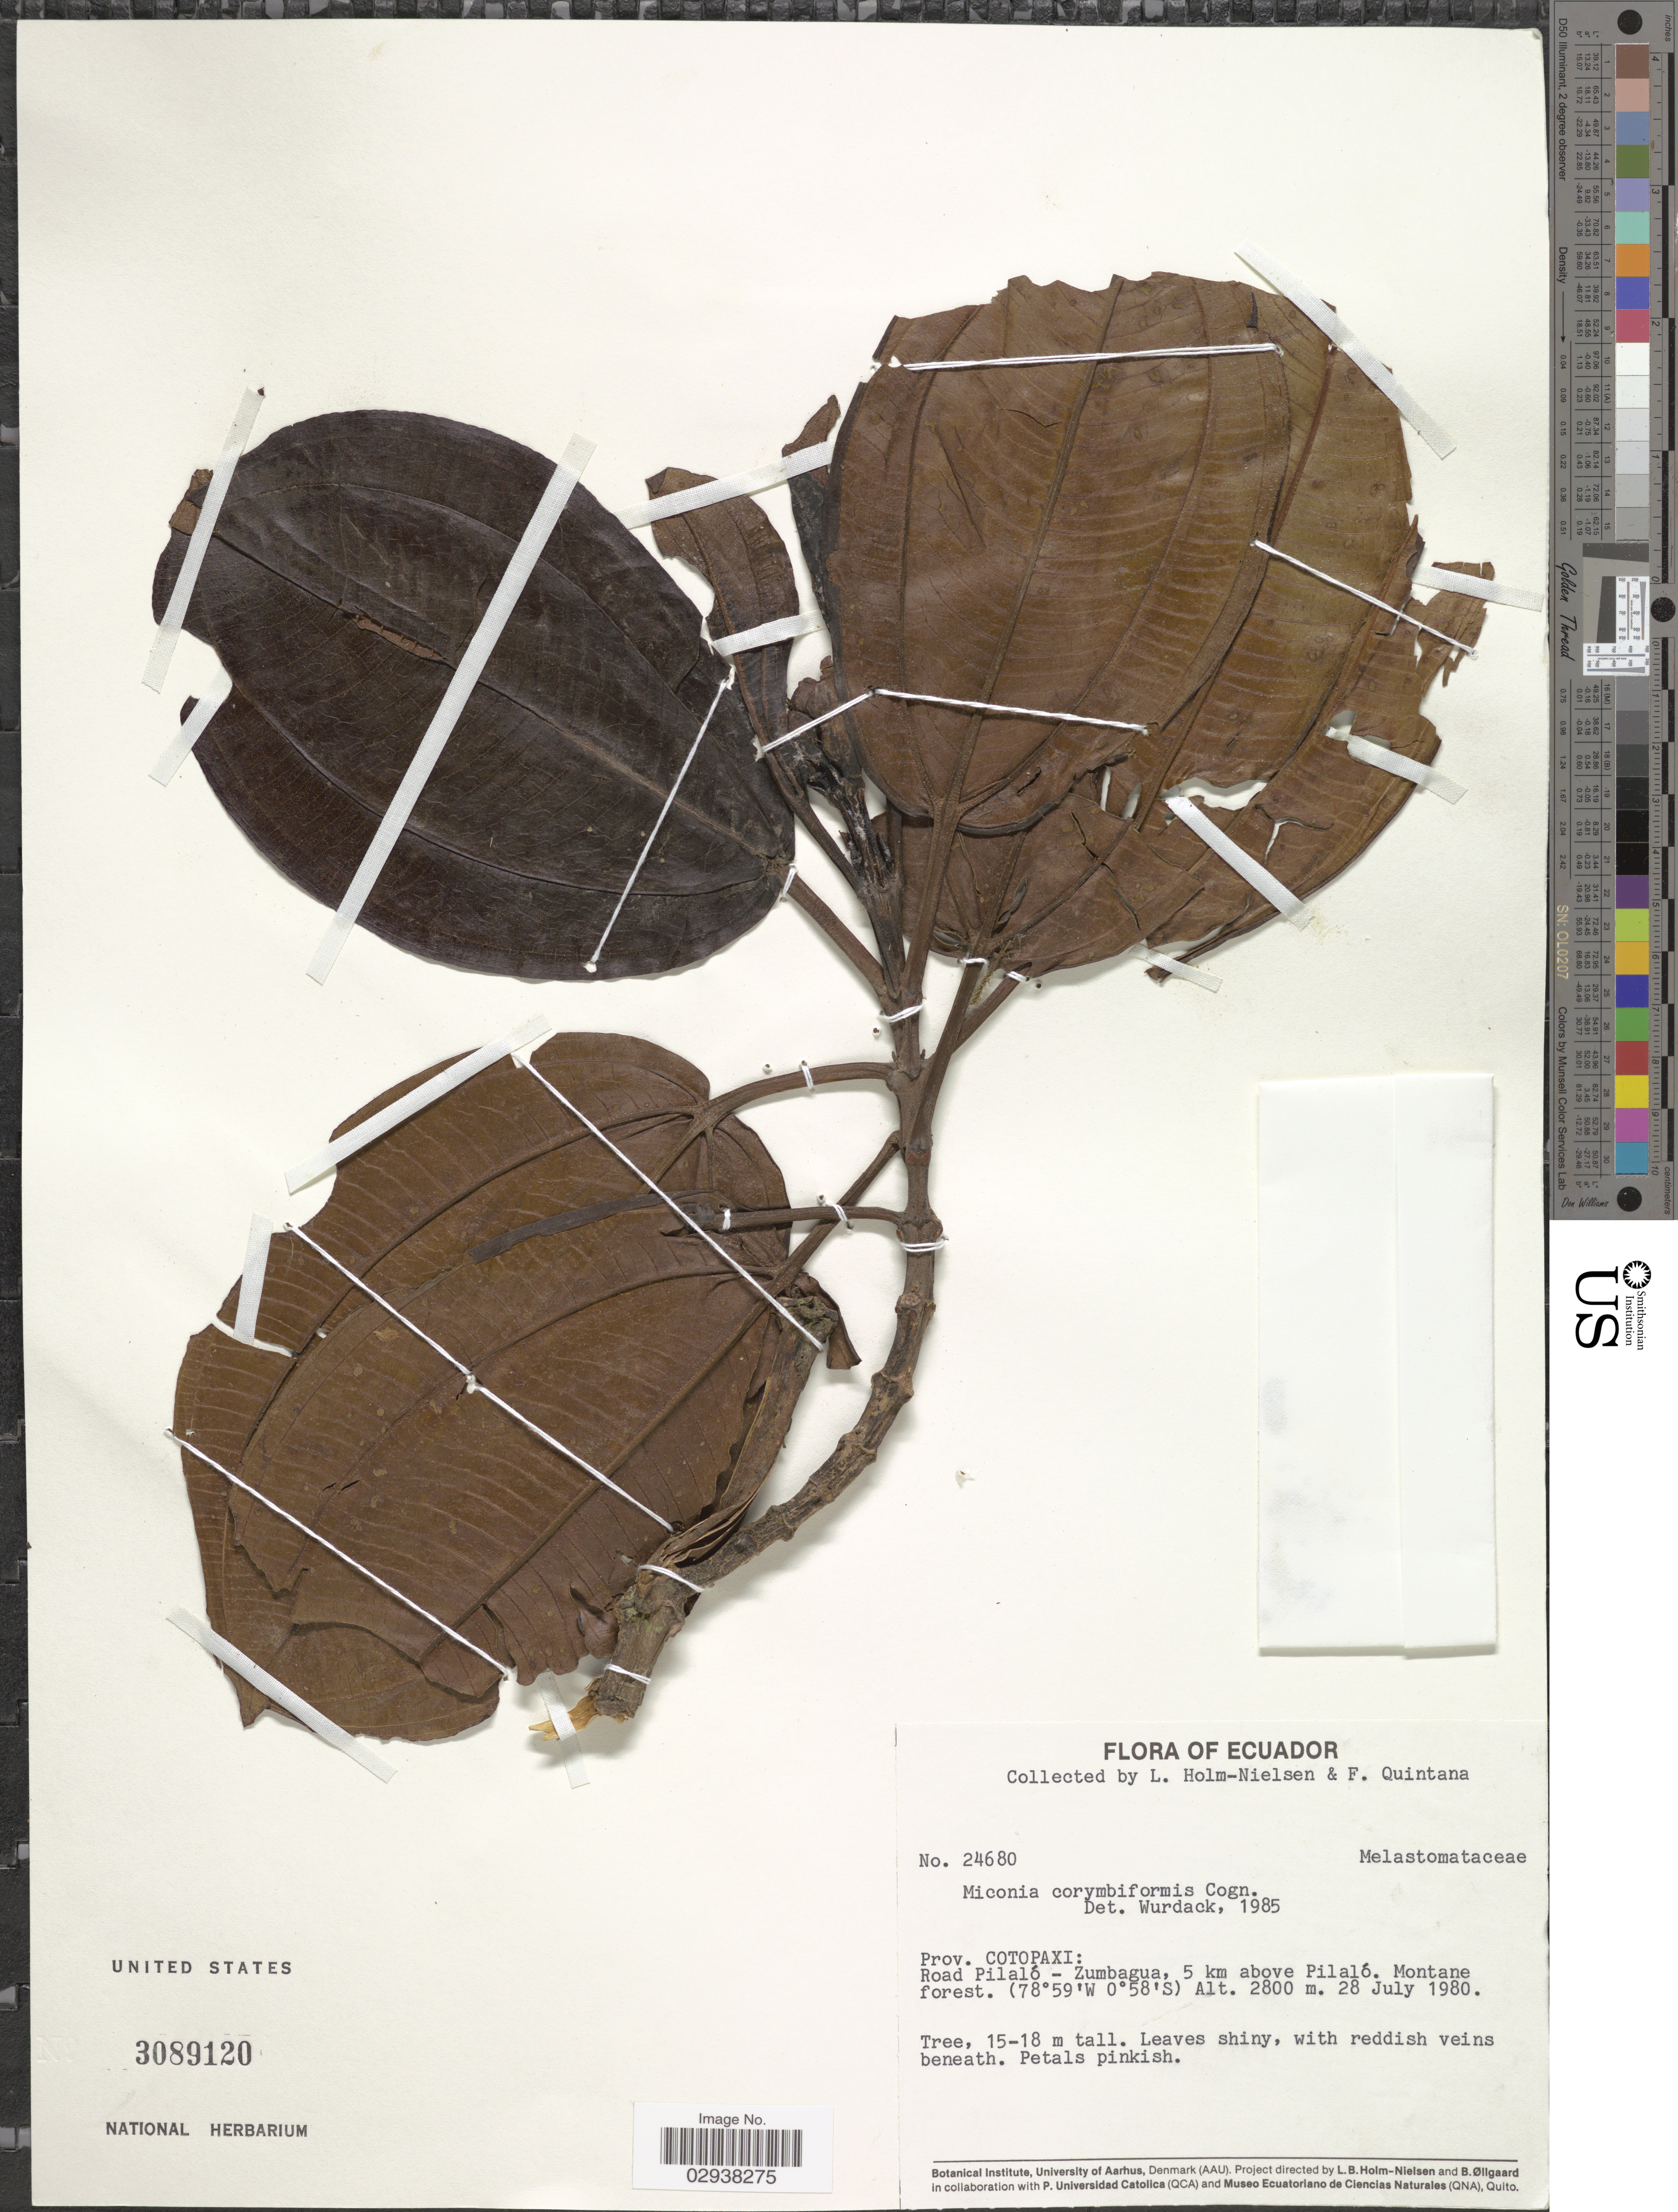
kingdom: Plantae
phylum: Tracheophyta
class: Magnoliopsida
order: Myrtales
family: Melastomataceae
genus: Miconia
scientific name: Miconia corymbiformis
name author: Cogn.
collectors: L. Holm-Nielsen & F. Quintana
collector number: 24680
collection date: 1980-07-28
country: Ecuador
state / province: Cotopaxi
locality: Road Pilaló - Zumbagua, 5 km above Pilaló.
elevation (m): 2800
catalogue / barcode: US 3089120